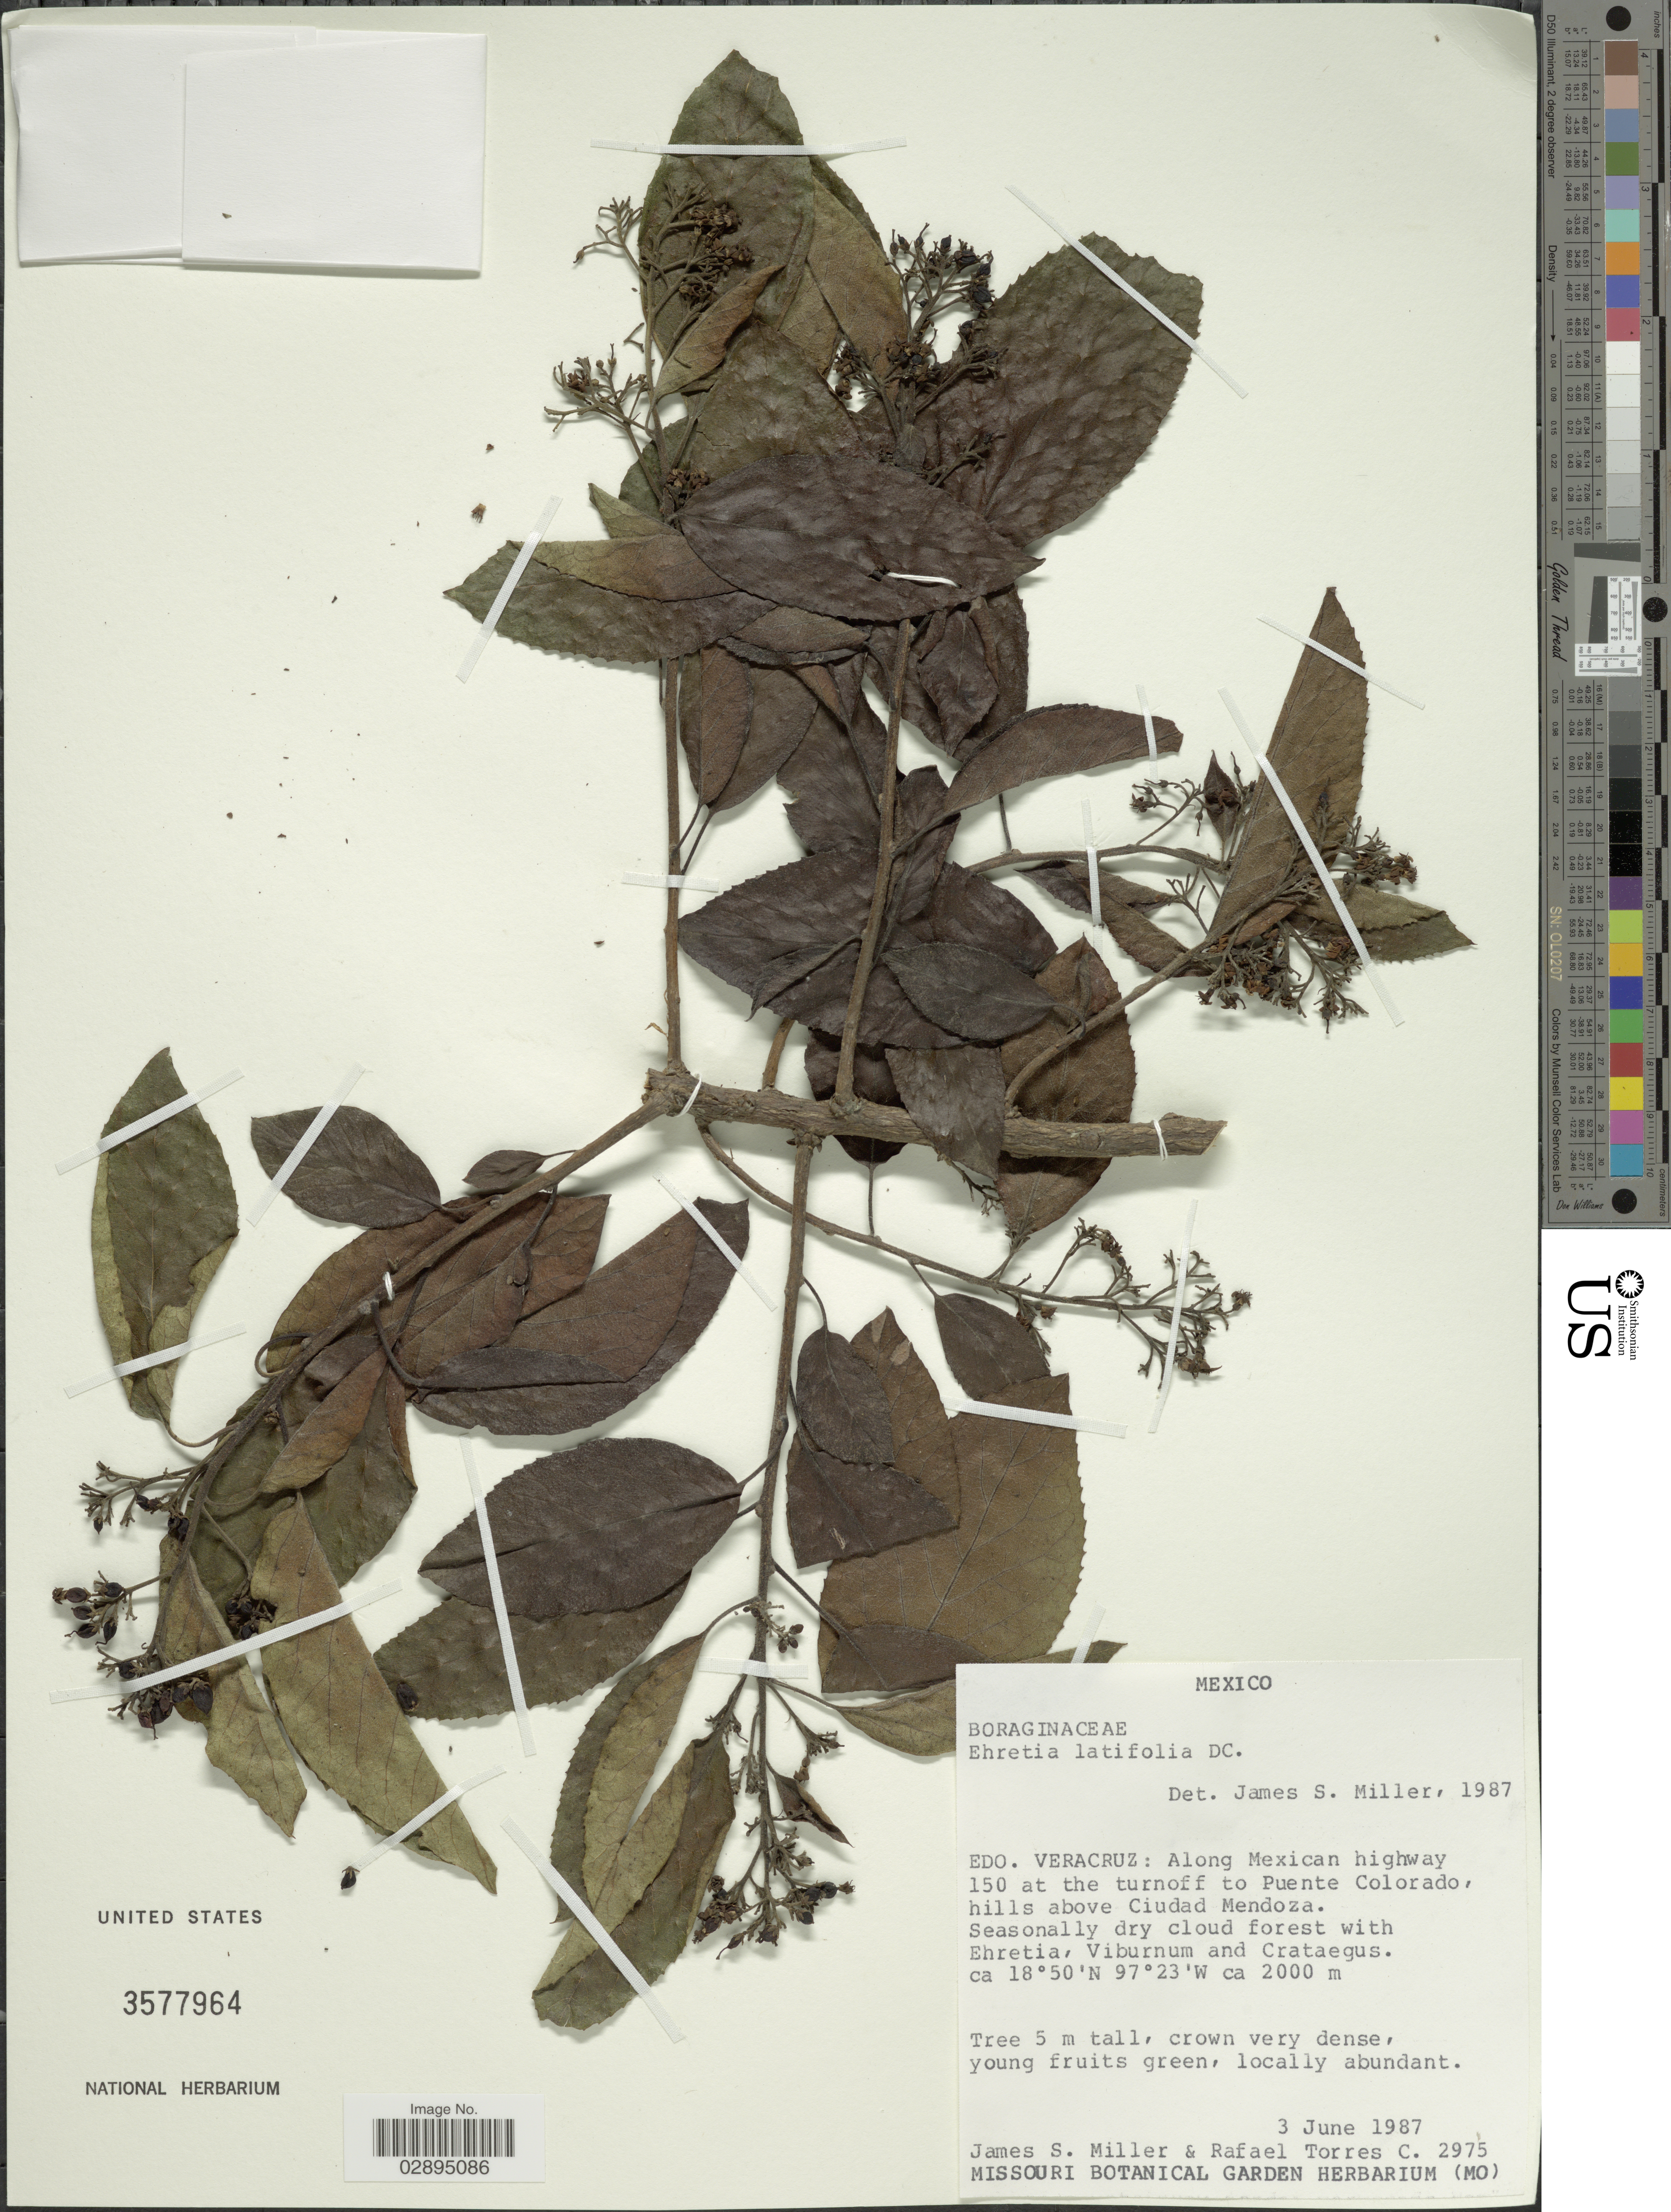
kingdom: Plantae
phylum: Tracheophyta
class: Magnoliopsida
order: Boraginales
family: Ehretiaceae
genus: Ehretia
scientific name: Ehretia latifolia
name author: DC.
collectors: J. S. Miller & R. Torres C.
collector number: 2975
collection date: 1987-06-03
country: Mexico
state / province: Veracruz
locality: Edo. Veracruz: Along Mexican highway 150 at the turnoff to Puente Colorado, hills above Ciudad Mendoza.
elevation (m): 2000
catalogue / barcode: US 3577964